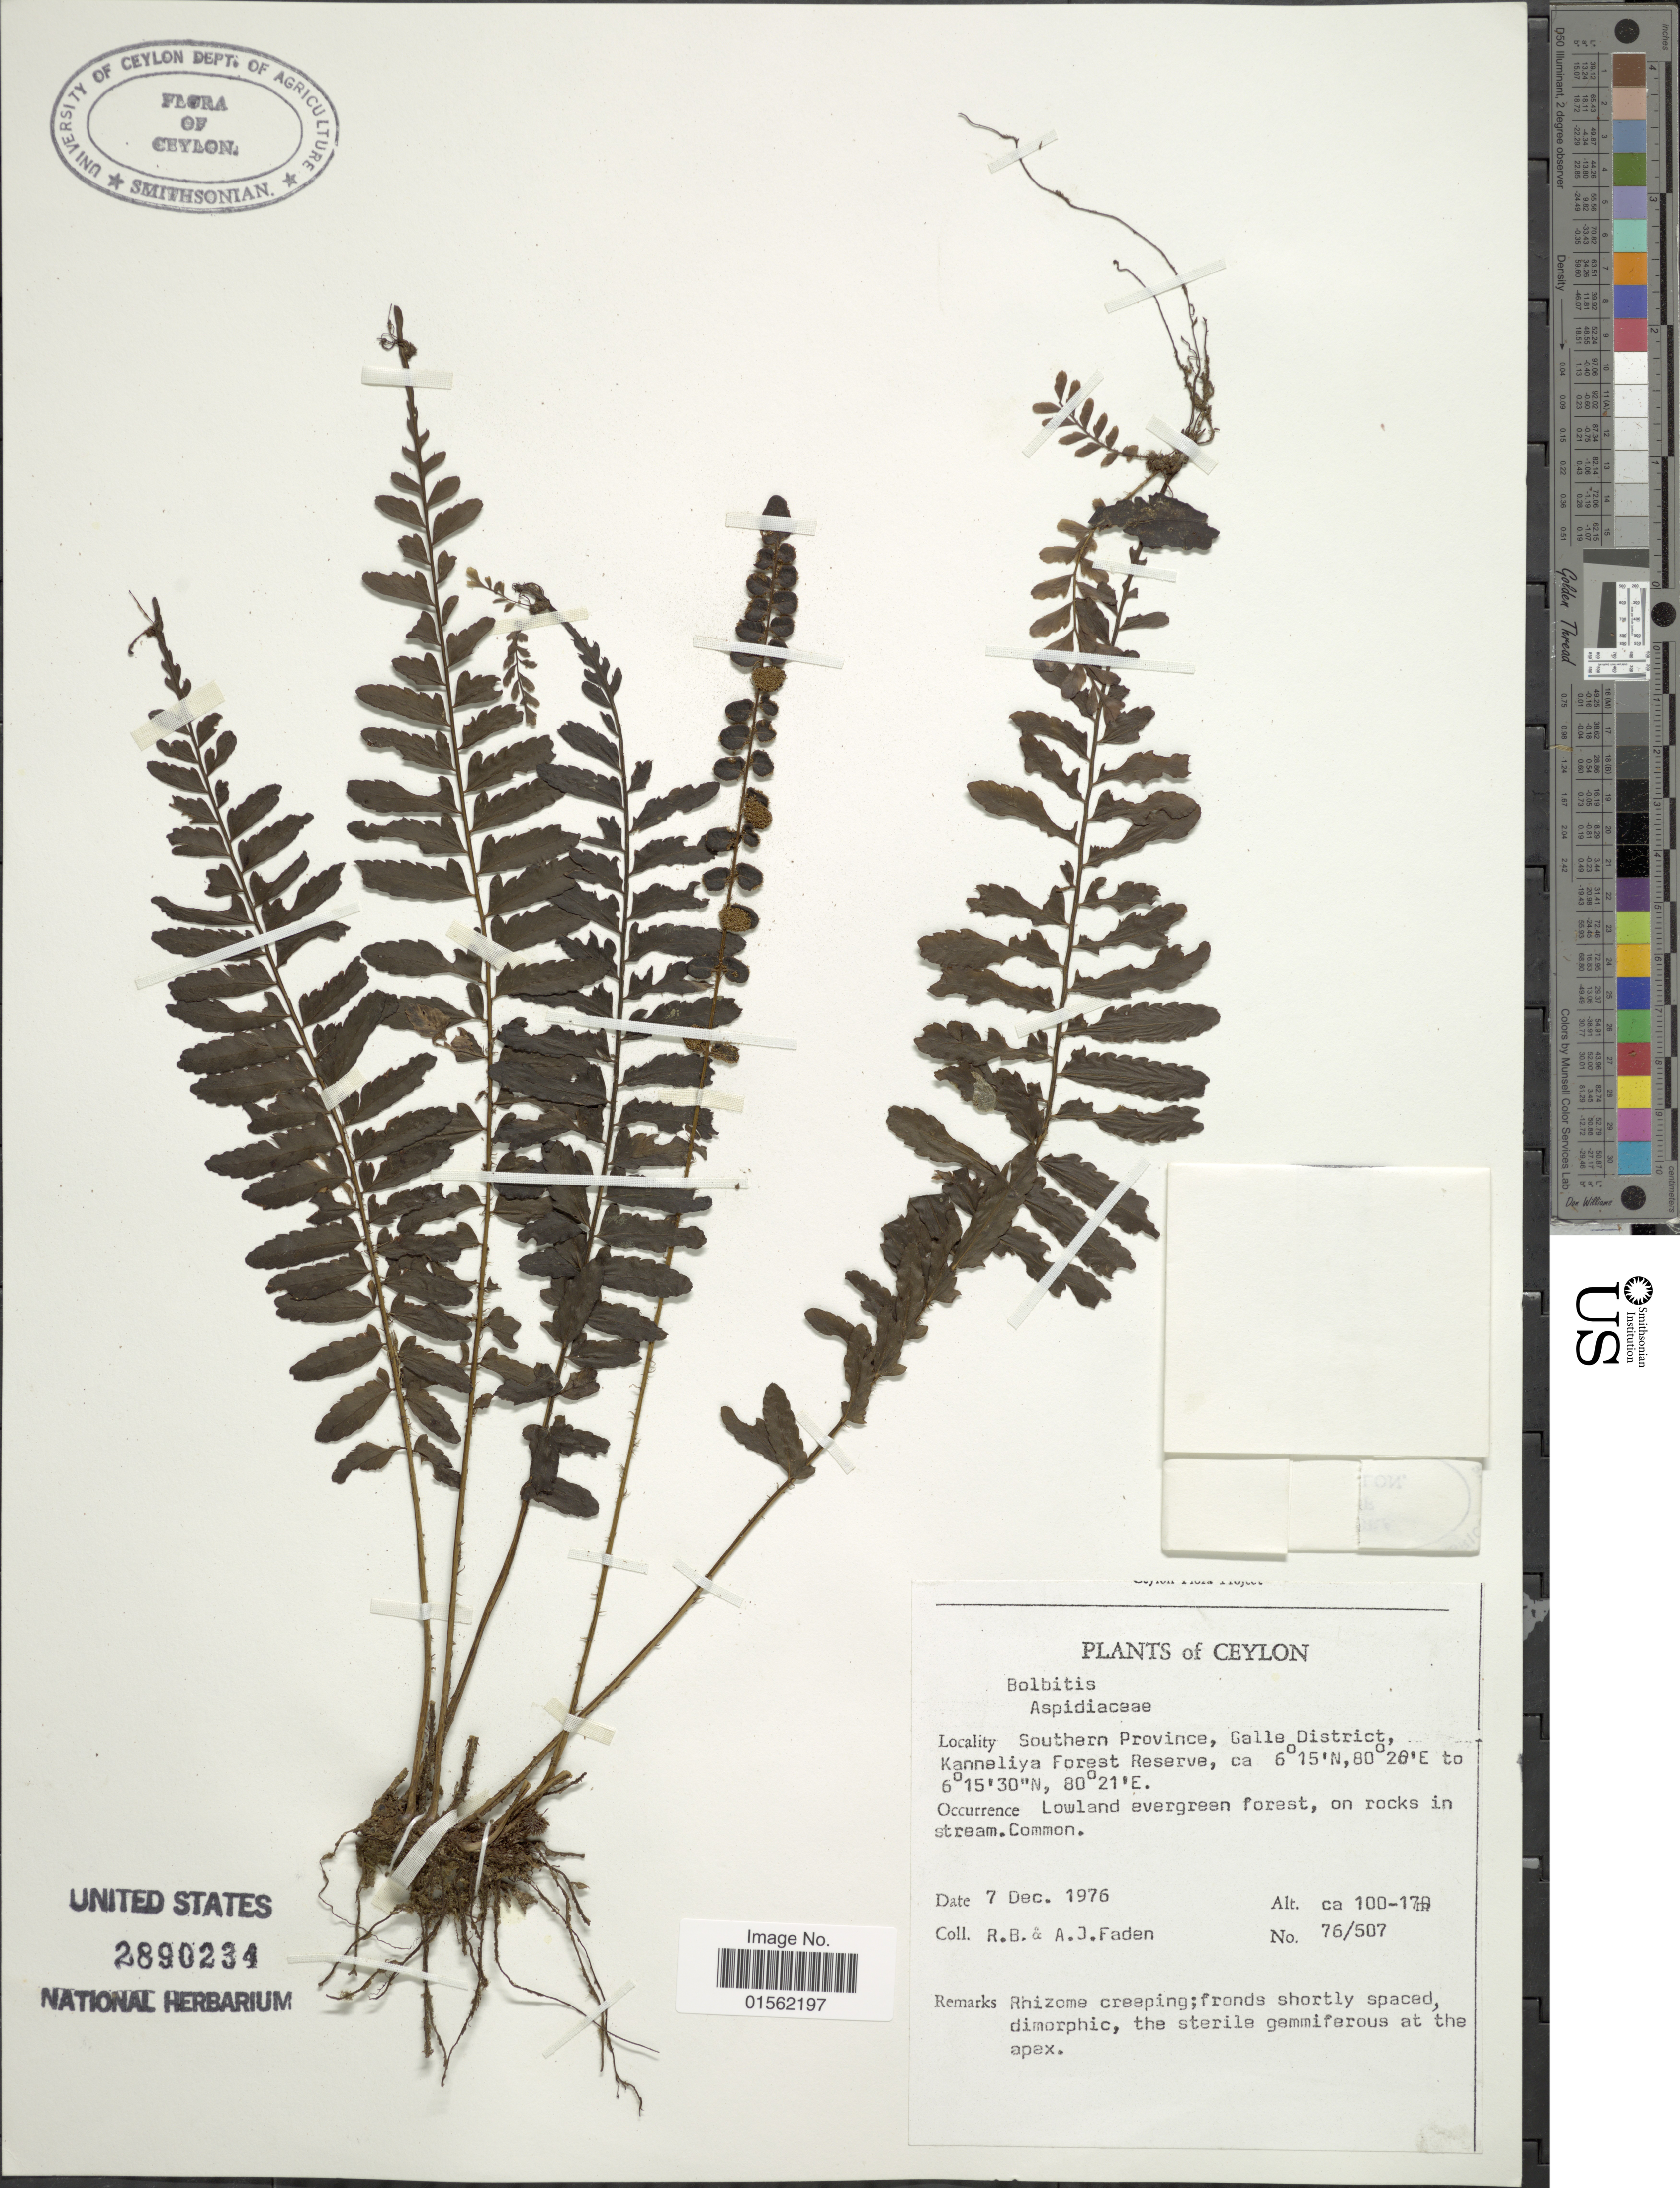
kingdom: Plantae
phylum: Tracheophyta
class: Polypodiopsida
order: Polypodiales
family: Dryopteridaceae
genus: Bolbitis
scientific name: Bolbitis appendiculata var. appendiculata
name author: (Willd.) K. Iwats.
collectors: R. B. Faden & A. J. Faden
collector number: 76/507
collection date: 1976-12-07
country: Sri Lanka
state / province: Southern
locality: Ceylon, Southern Province, Galle District, Kanneliya Forest Reserve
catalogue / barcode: US 2890234